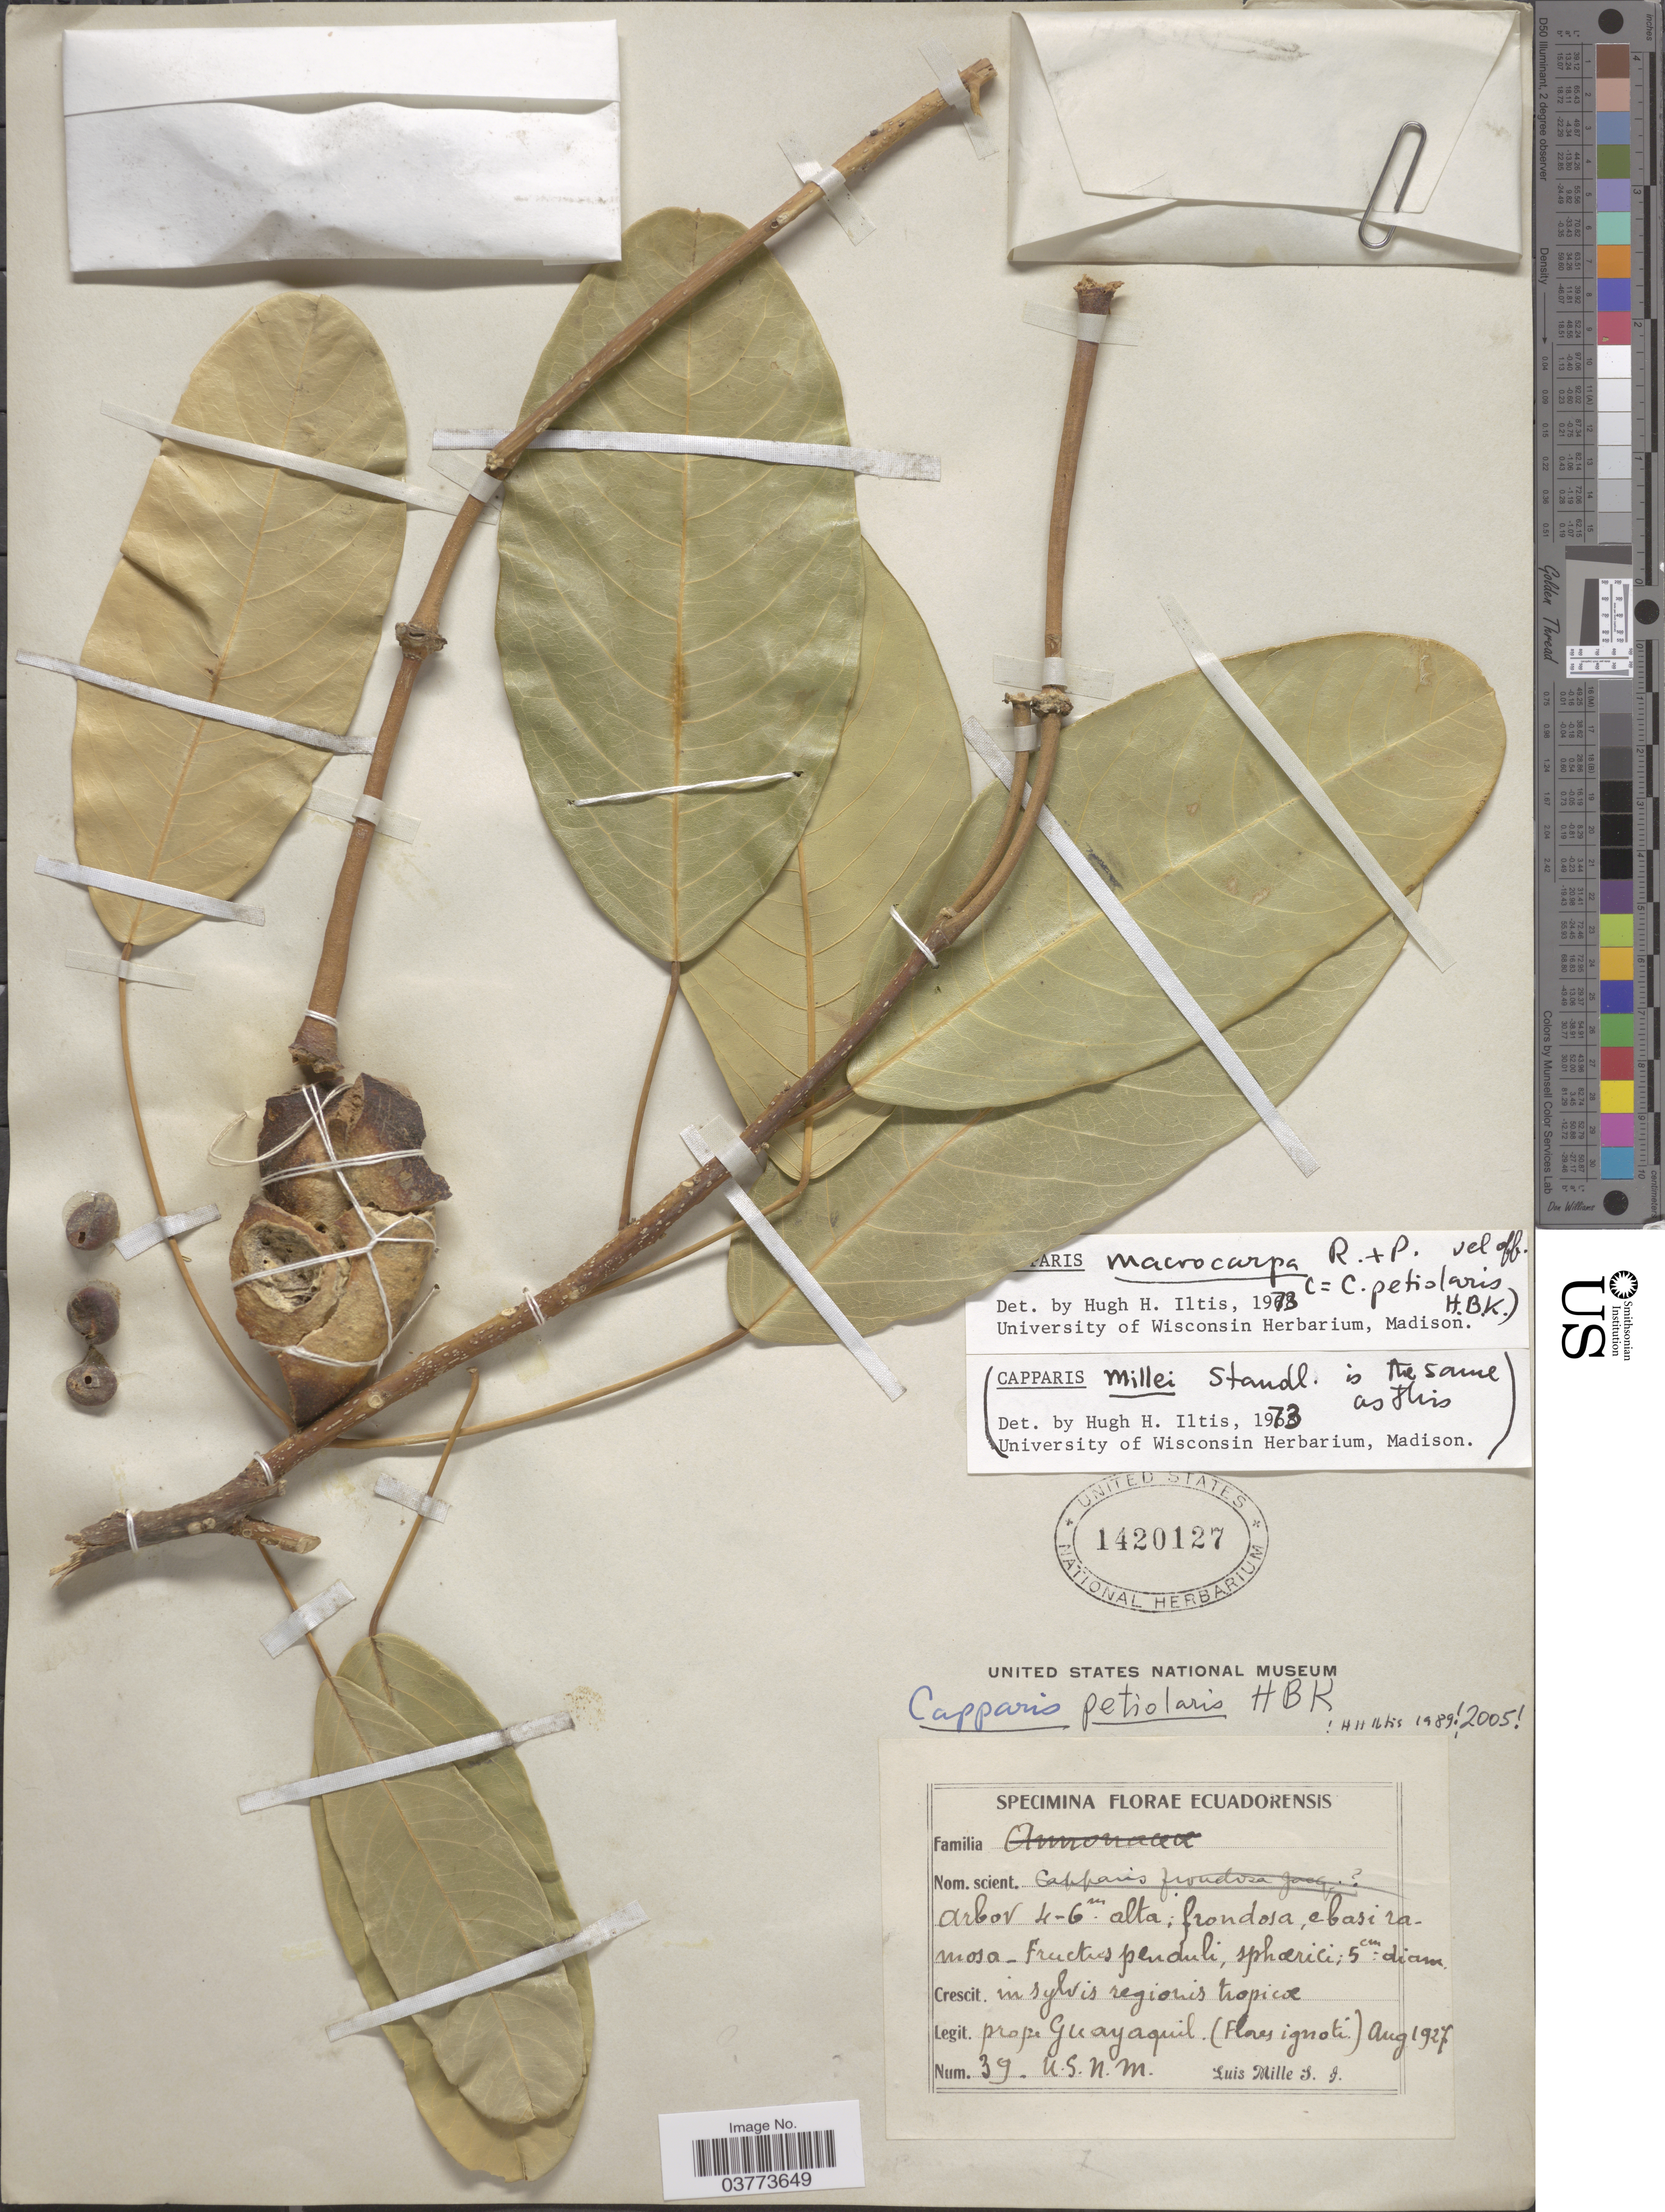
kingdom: Plantae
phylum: Tracheophyta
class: Magnoliopsida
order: Brassicales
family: Capparaceae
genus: Capparidastrum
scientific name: Capparidastrum petiolare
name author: (Kunth) Hutch.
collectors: L. Mille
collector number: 39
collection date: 1927-08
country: Ecuador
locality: Crescit. in sylvis regionis tropicæ prope Guayaquil.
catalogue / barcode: US 1420127